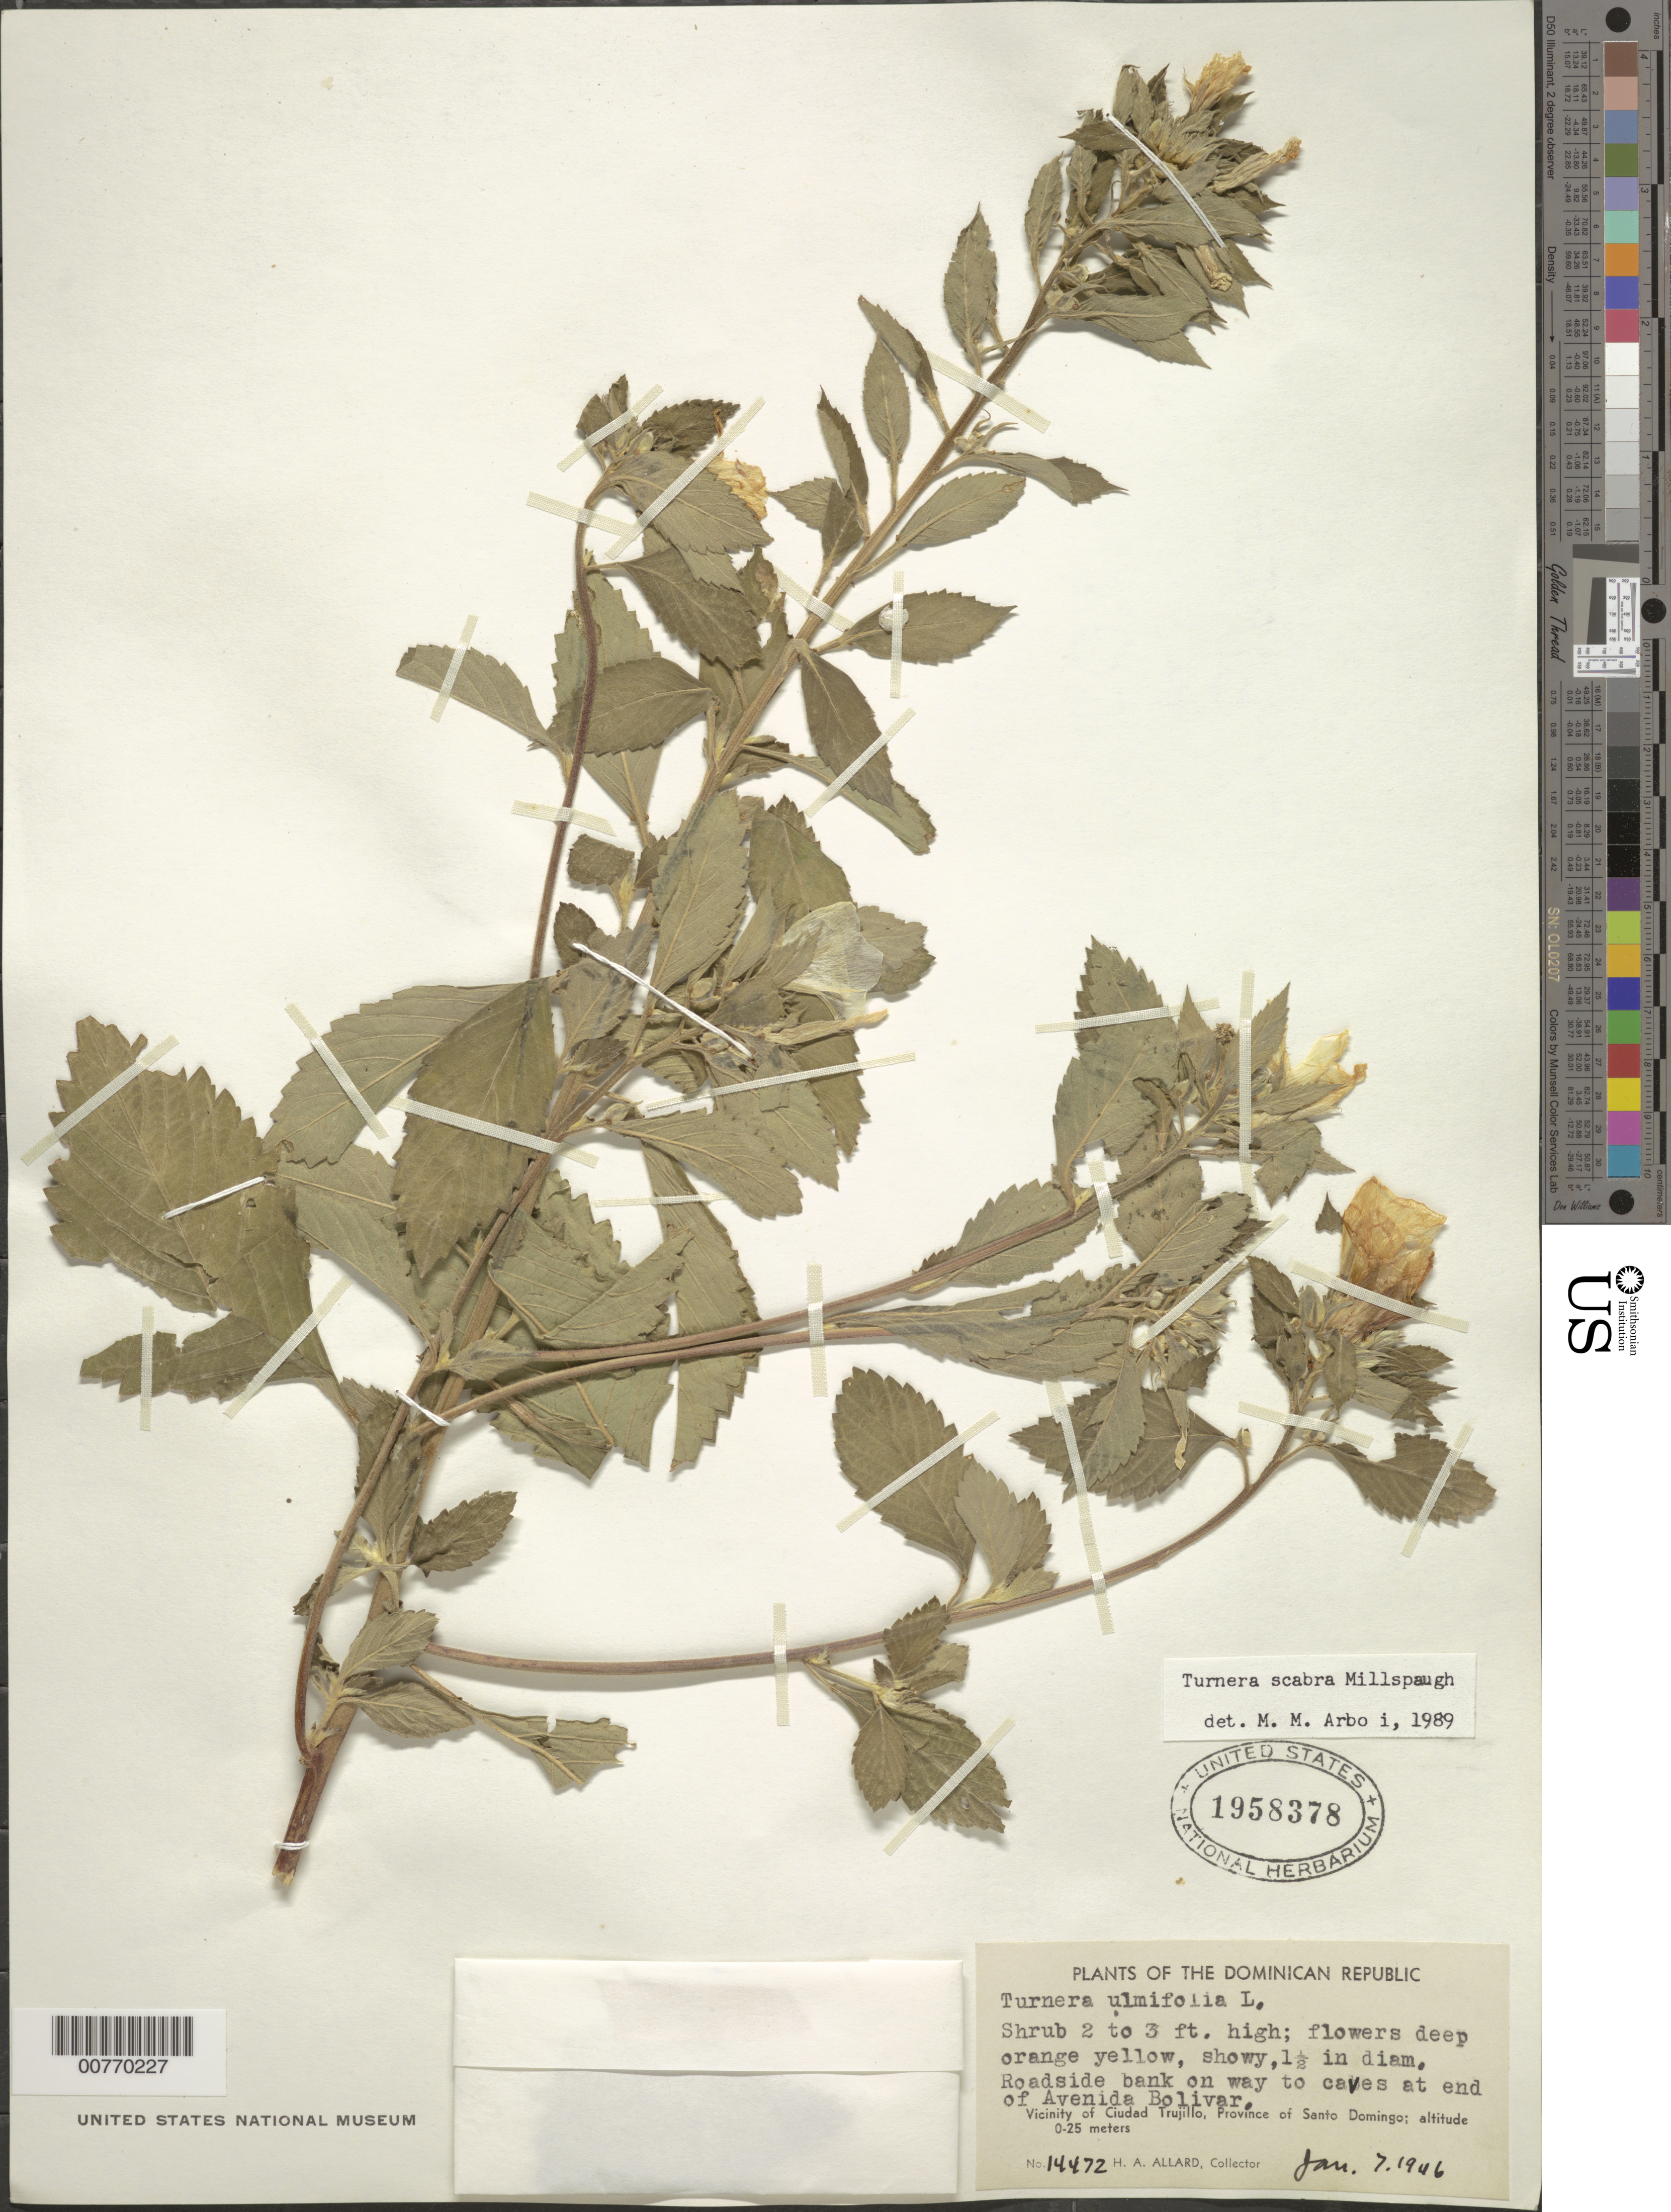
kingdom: Plantae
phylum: Tracheophyta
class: Magnoliopsida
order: Malpighiales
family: Turneraceae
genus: Turnera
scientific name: Turnera ulmifolia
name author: L.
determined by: Arbo, M. M.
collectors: H. A. Allard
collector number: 14472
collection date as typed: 07 Jan 1946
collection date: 1946-01-07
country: Dominican Republic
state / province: Santo Domingo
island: Hispaniola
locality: Vicinity of Ciudad Trujillo, on way to caves at end of Avenida Bolivar.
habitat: Roadside bank.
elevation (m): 0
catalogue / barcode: US 1958378